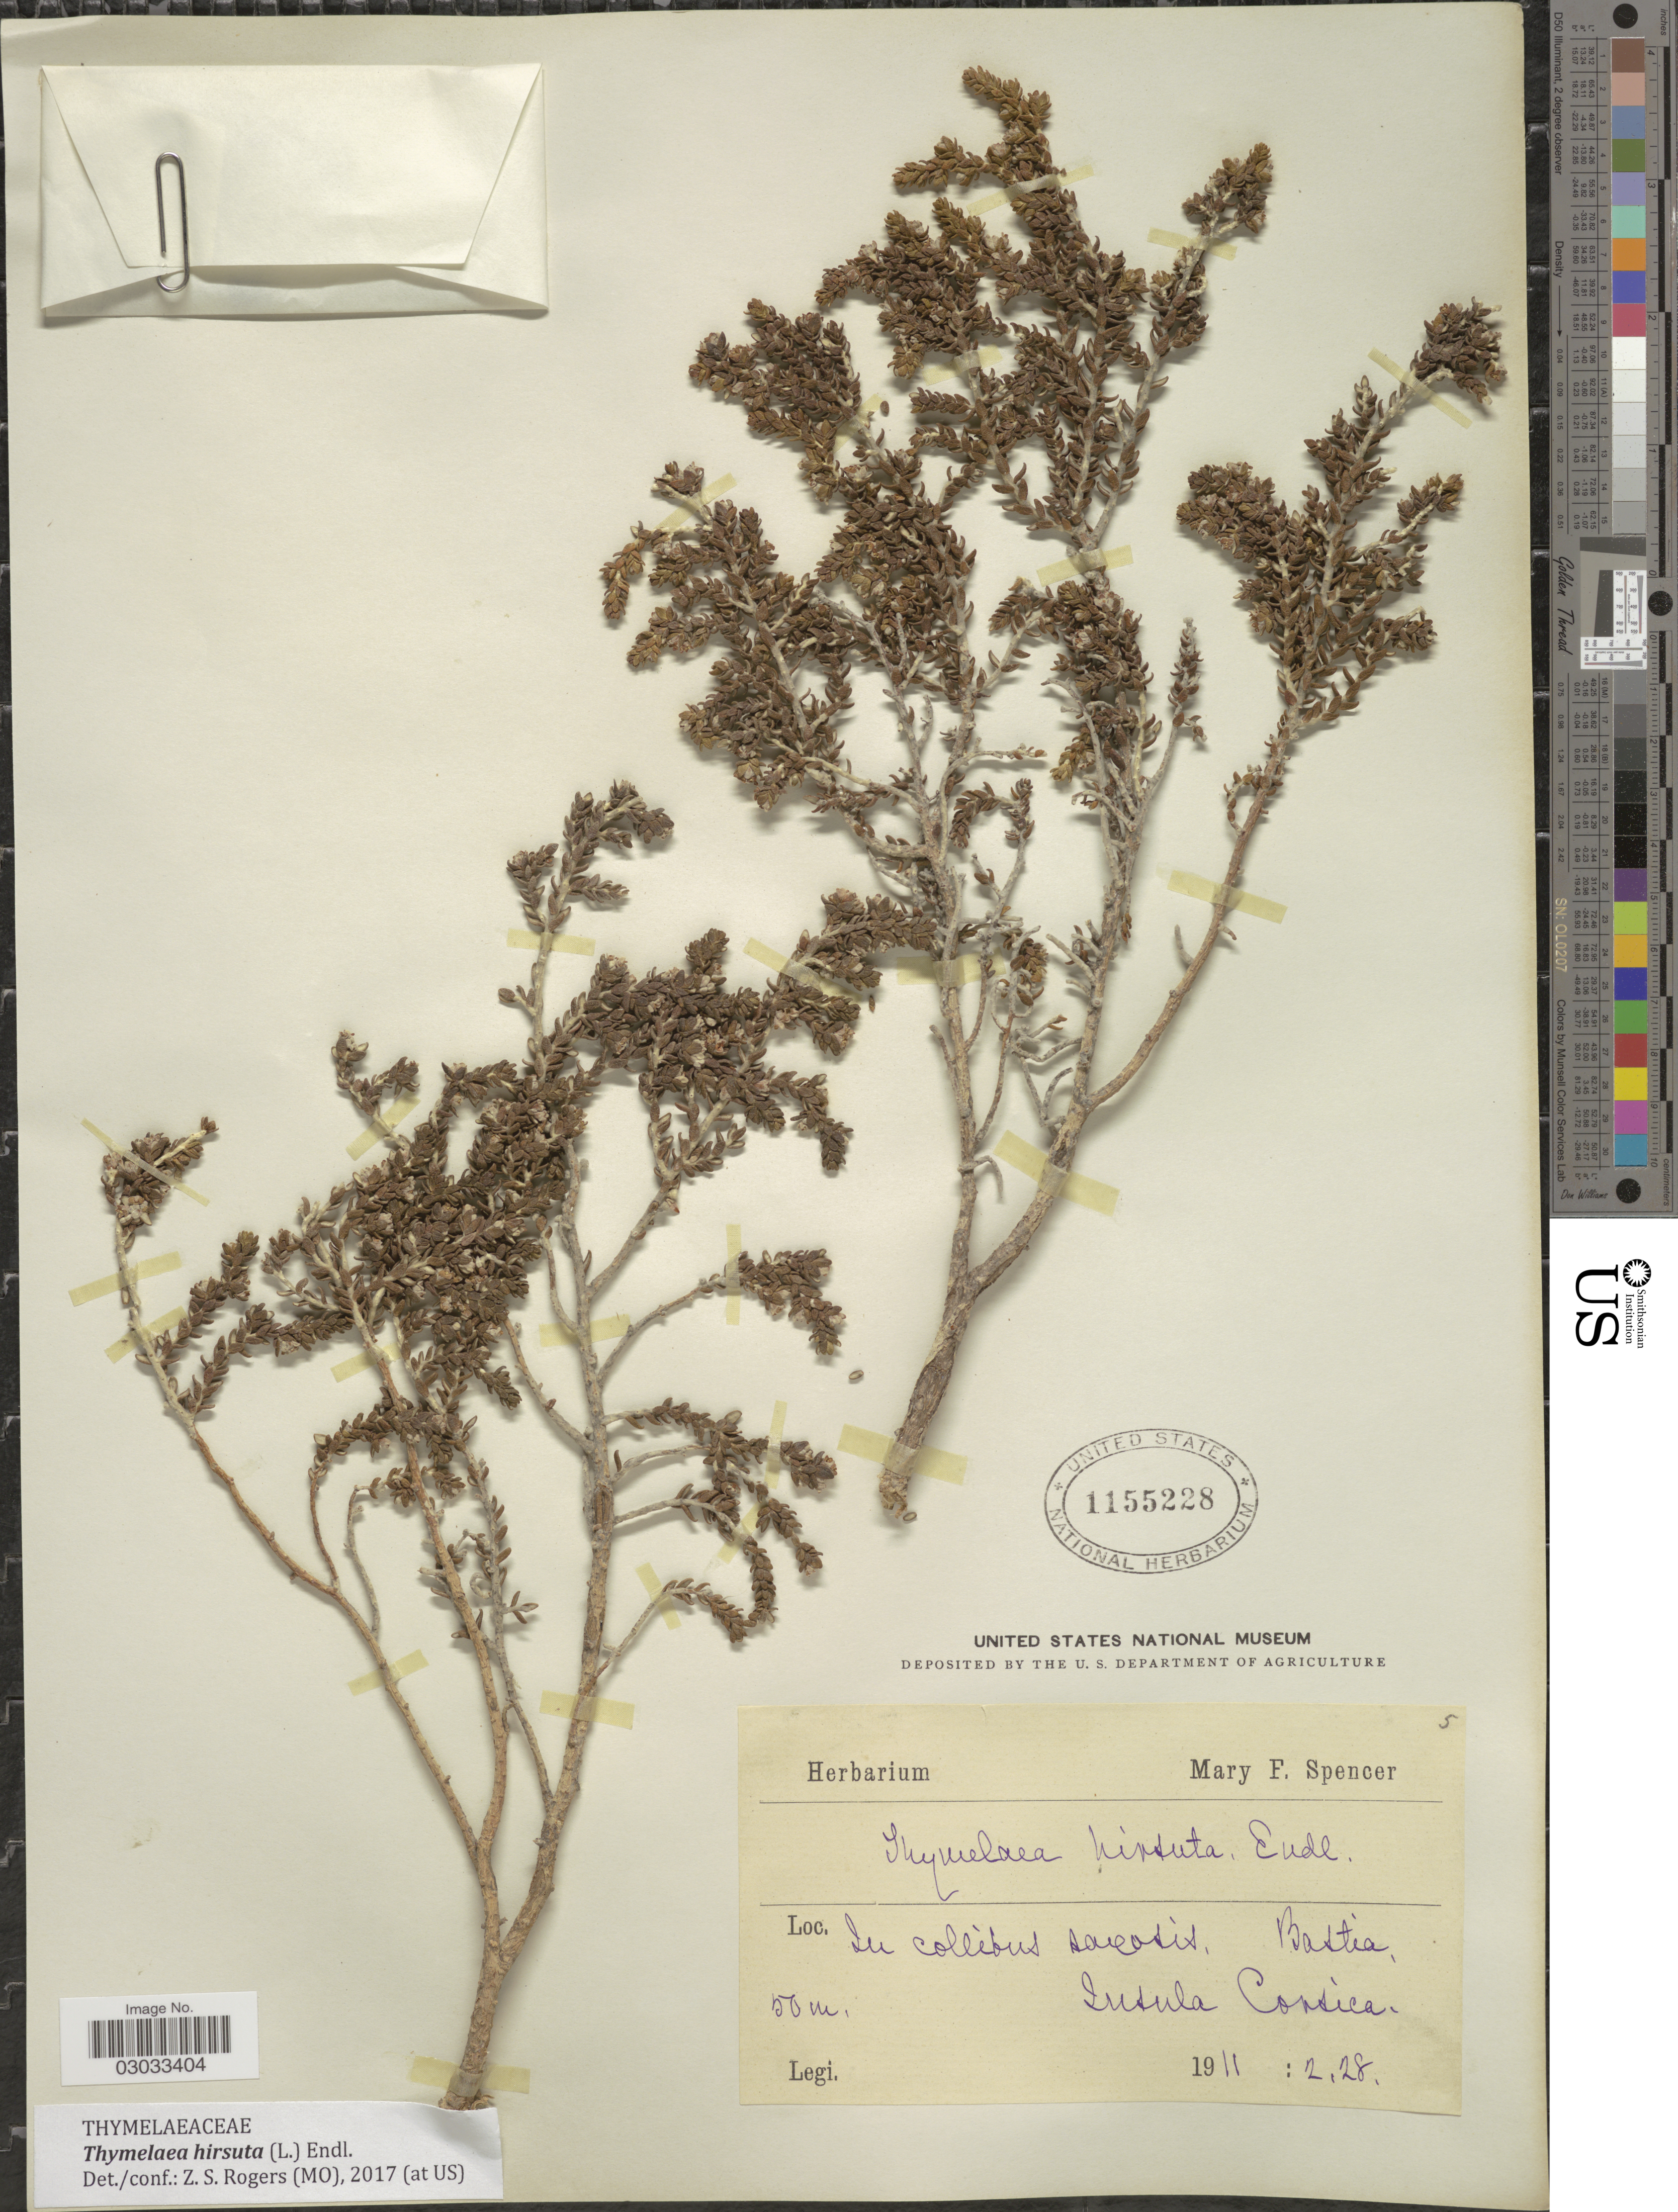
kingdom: Plantae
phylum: Tracheophyta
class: Magnoliopsida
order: Malvales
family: Thymelaeaceae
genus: Thymelaea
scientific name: Thymelaea hirsuta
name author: (L.) Endl.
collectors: M. Spencer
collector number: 5?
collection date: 1911-02-28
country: France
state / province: Corsica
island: Corse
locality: In collibus saxosis. Bastia. Insula Corsica.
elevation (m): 50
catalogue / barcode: US 1155228